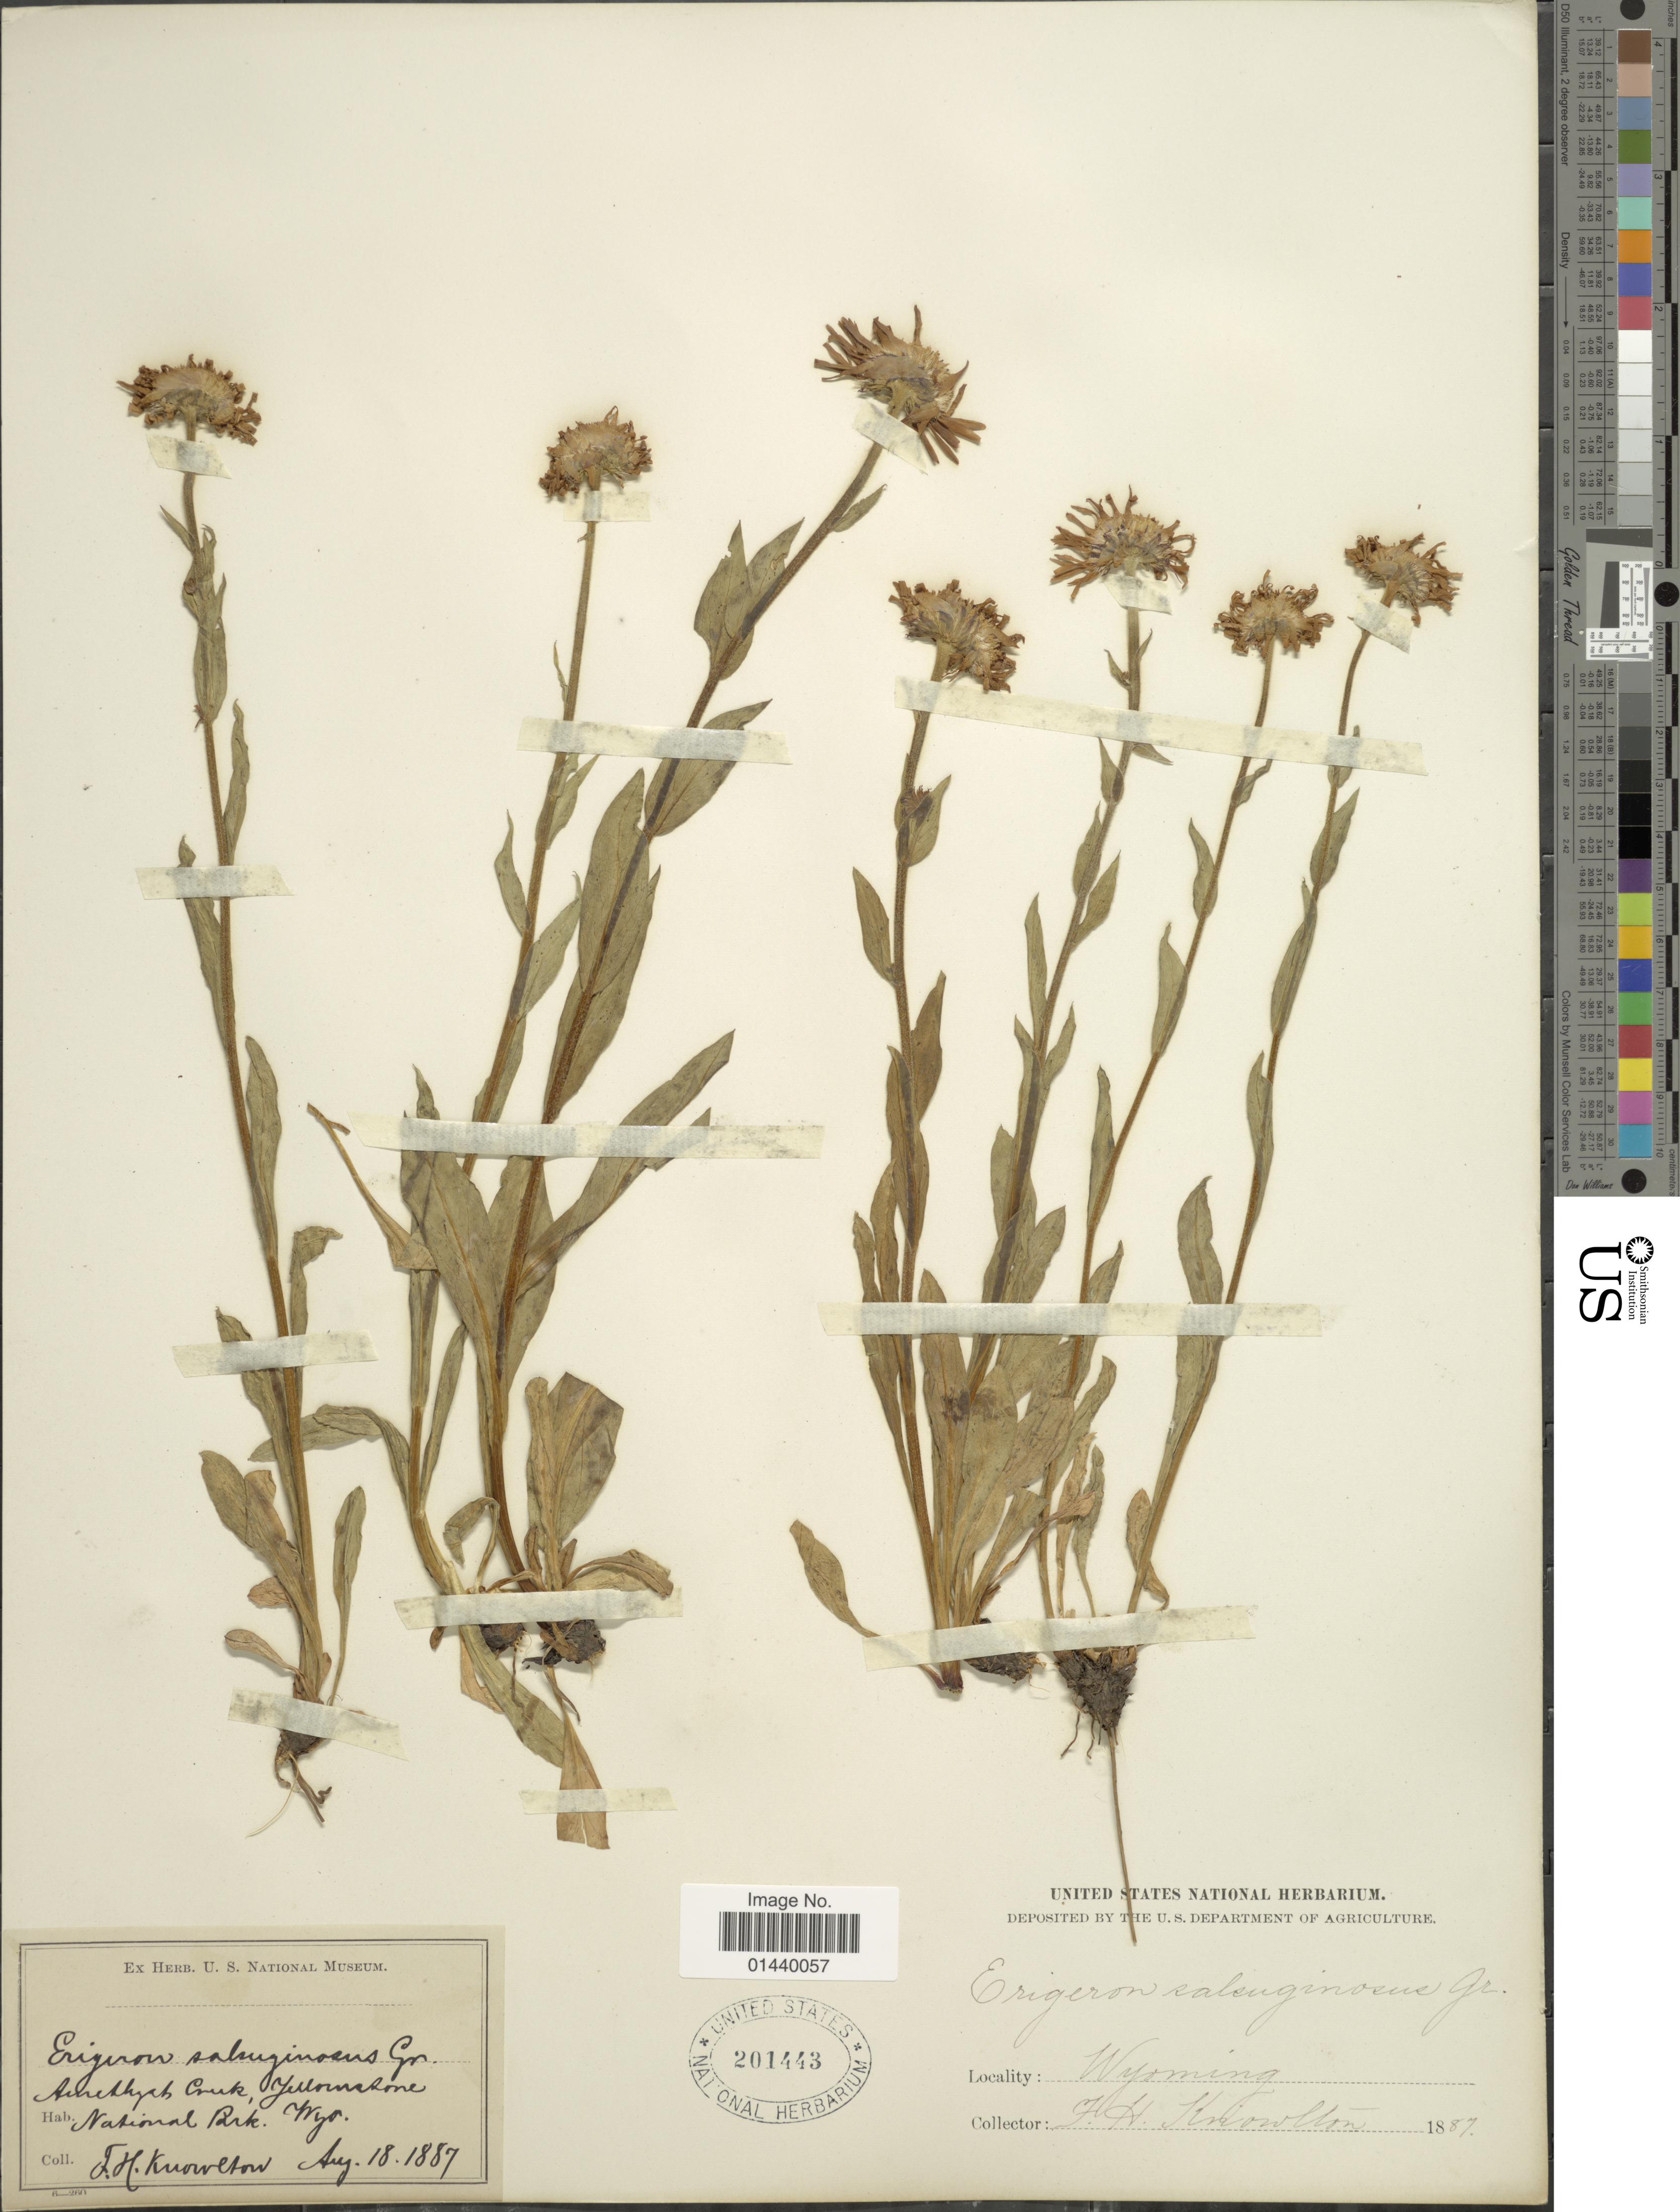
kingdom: Plantae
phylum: Tracheophyta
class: Magnoliopsida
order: Asterales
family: Asteraceae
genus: Erigeron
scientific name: Erigeron salsuginosus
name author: (Richardson ex R. Br.) A. Gray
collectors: F. H. Knowlton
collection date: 1887-08-18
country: United States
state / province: Wyoming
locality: National Park. Wyo.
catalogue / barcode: US 201443